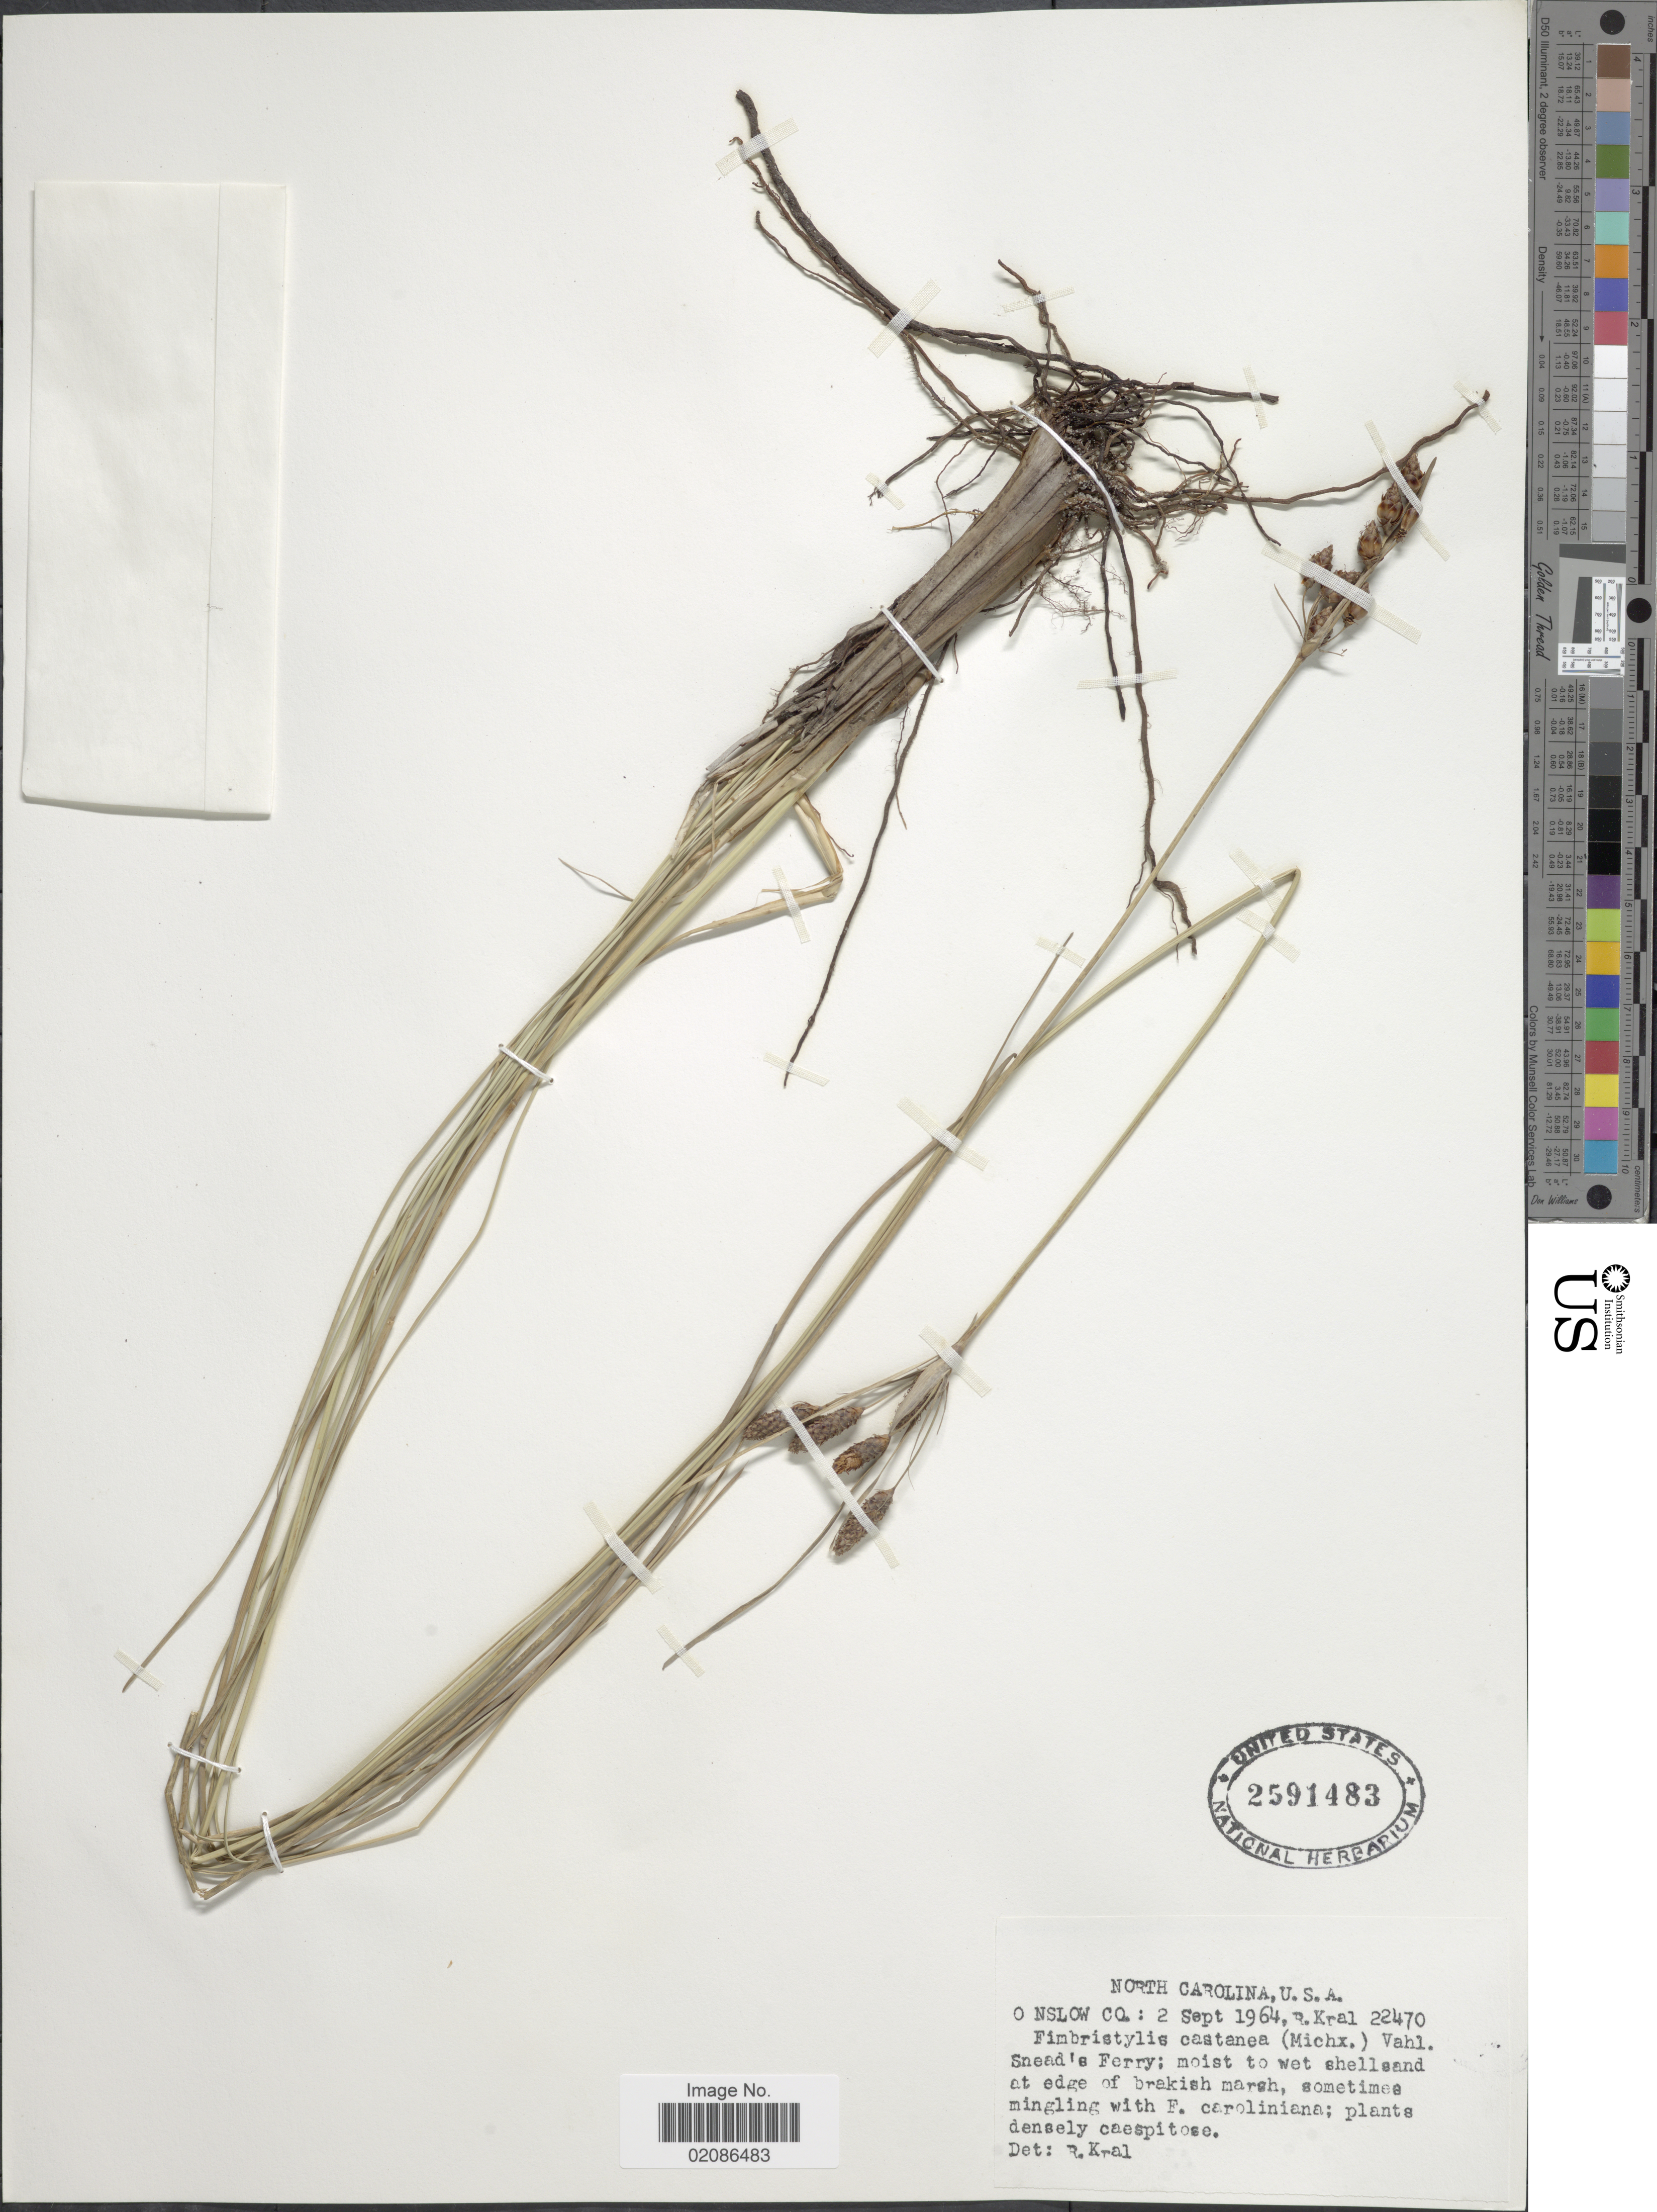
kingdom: Plantae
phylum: Tracheophyta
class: Liliopsida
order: Poales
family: Cyperaceae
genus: Fimbristylis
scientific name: Fimbristylis castanea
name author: (Michx.) Vahl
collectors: R. Kral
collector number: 22470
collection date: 1964-09-02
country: United States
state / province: North Carolina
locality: Onslow Co; Snead's Ferry; moist to wet shellsand at edge of brakish marsh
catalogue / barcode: US 2591483